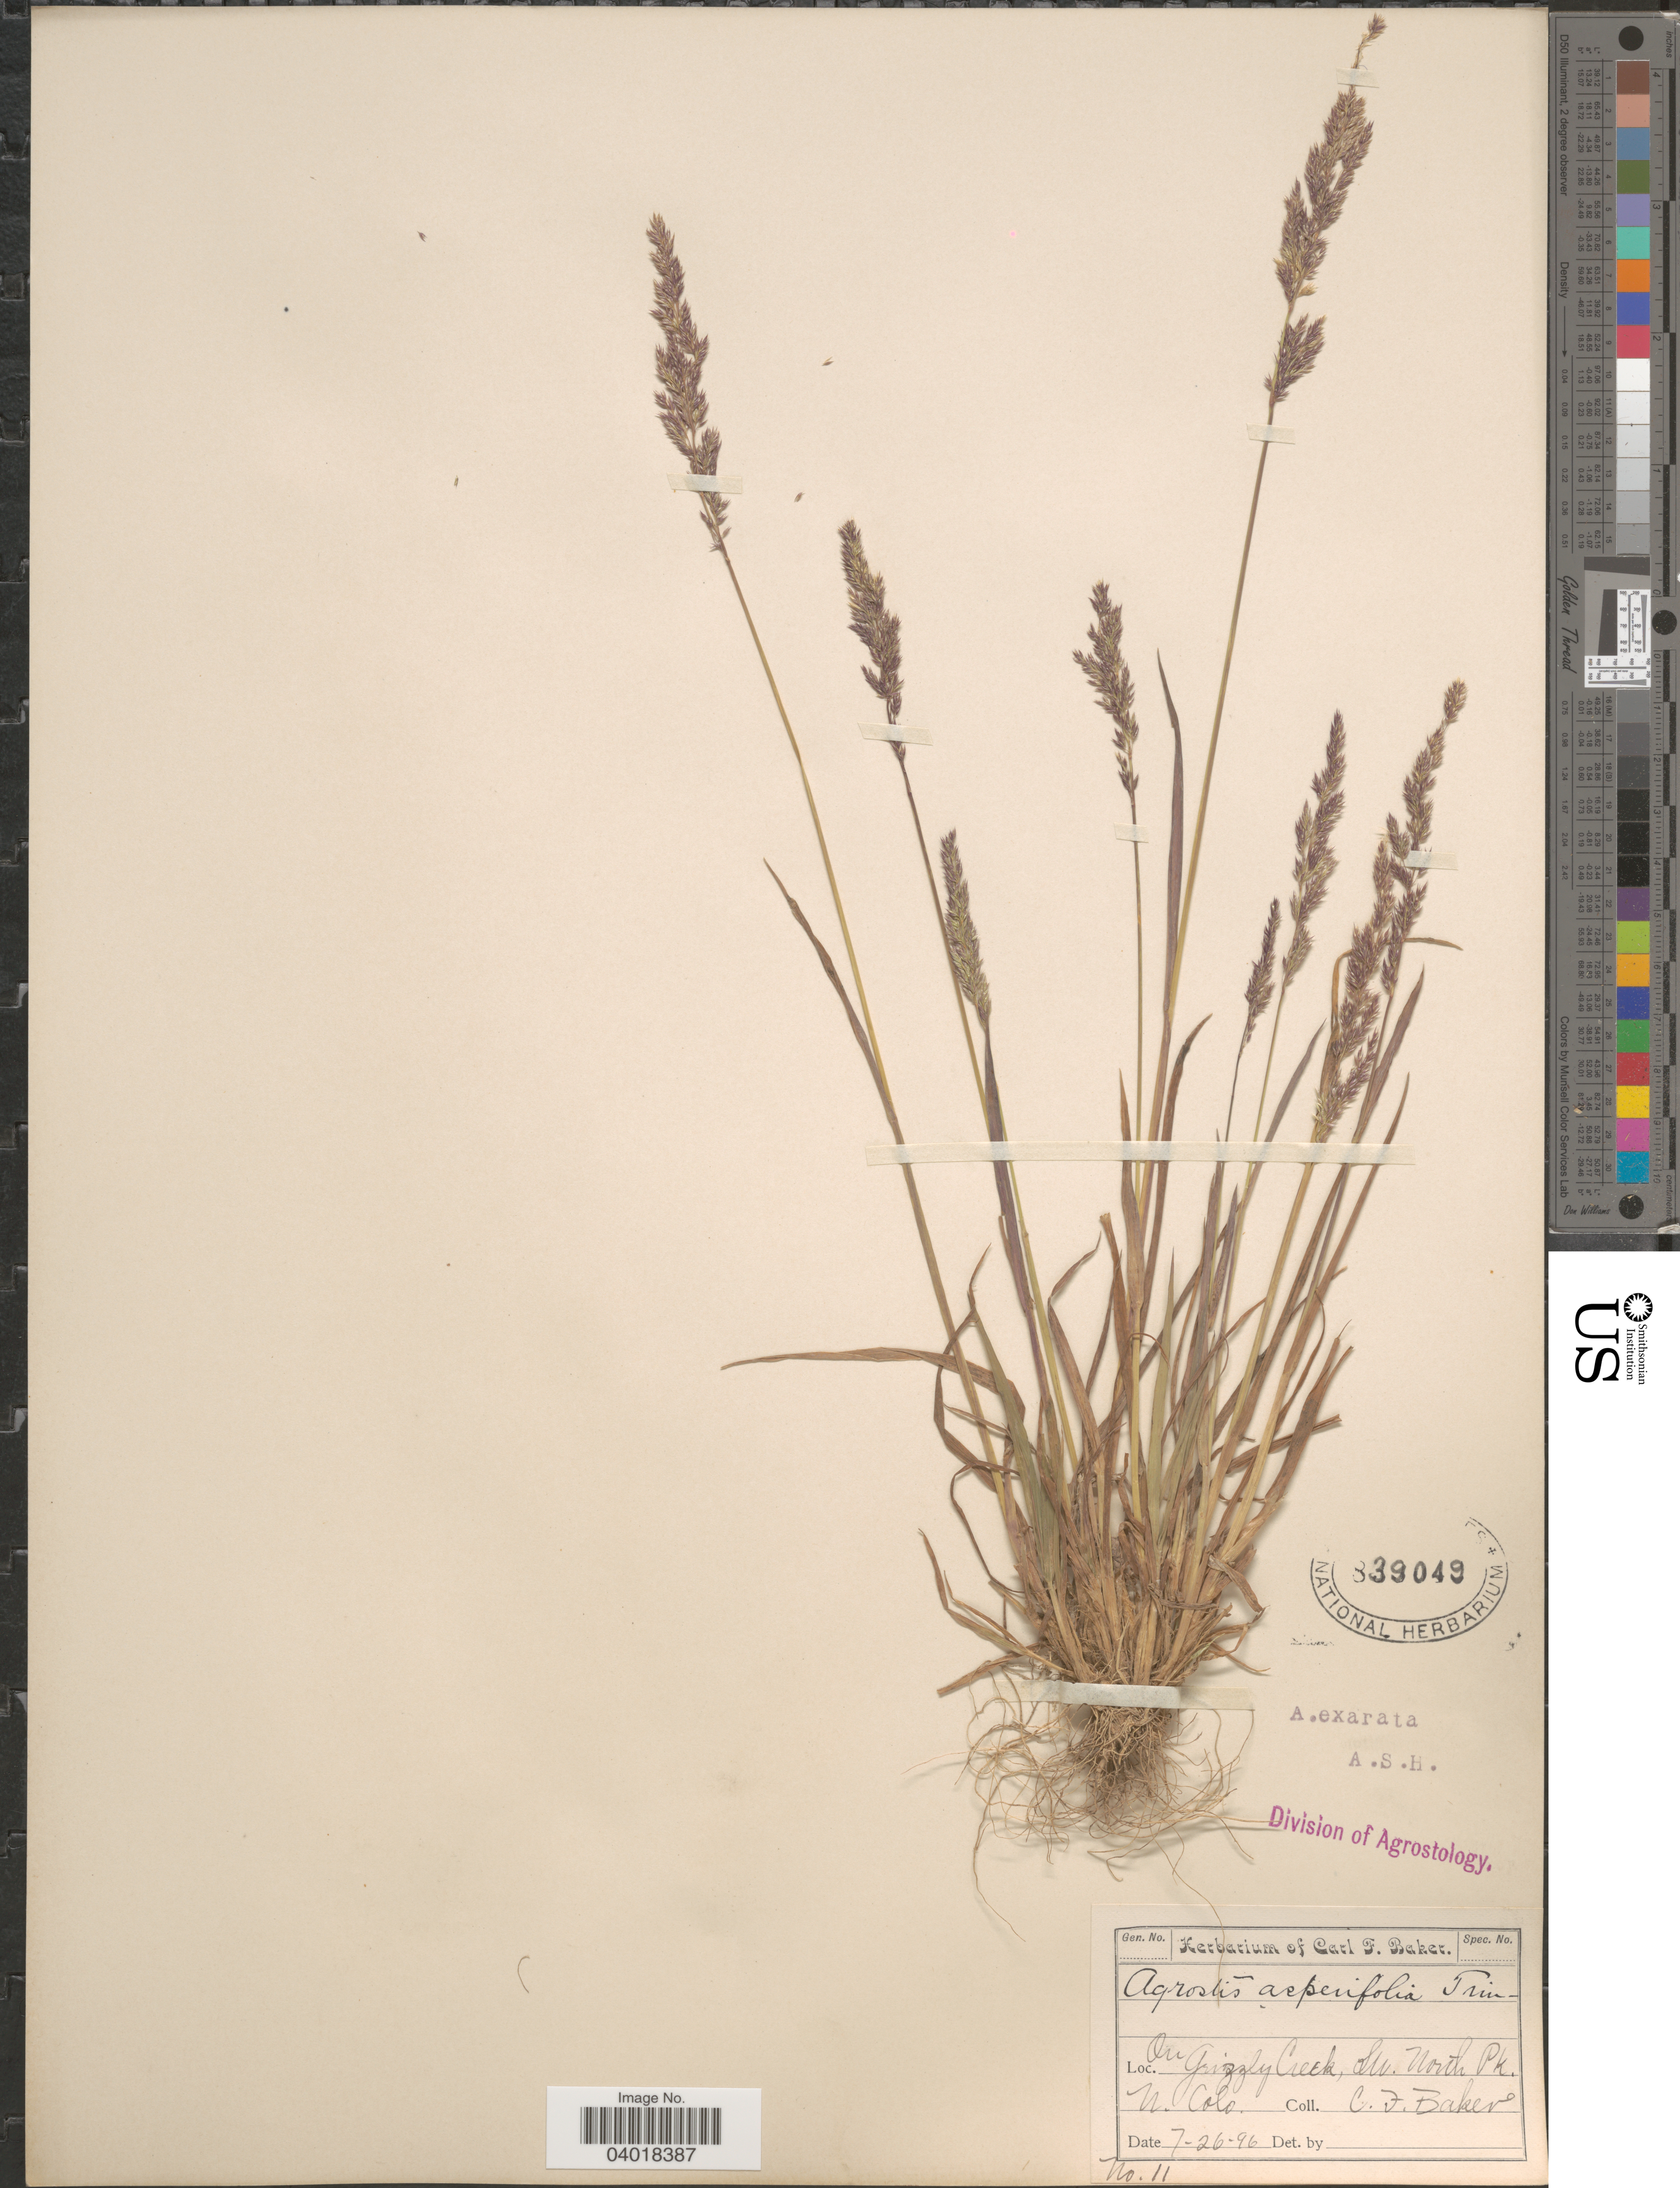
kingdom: Plantae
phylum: Tracheophyta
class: Liliopsida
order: Poales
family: Poaceae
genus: Agrostis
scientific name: Agrostis exarata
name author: Trin.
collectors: C. F. Baker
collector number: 11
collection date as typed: Transcribed d/m/y: 26/7/96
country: United States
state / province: Colorado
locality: On Grizzly Creek, SW. North Pk. N. Colo.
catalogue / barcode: US 839049